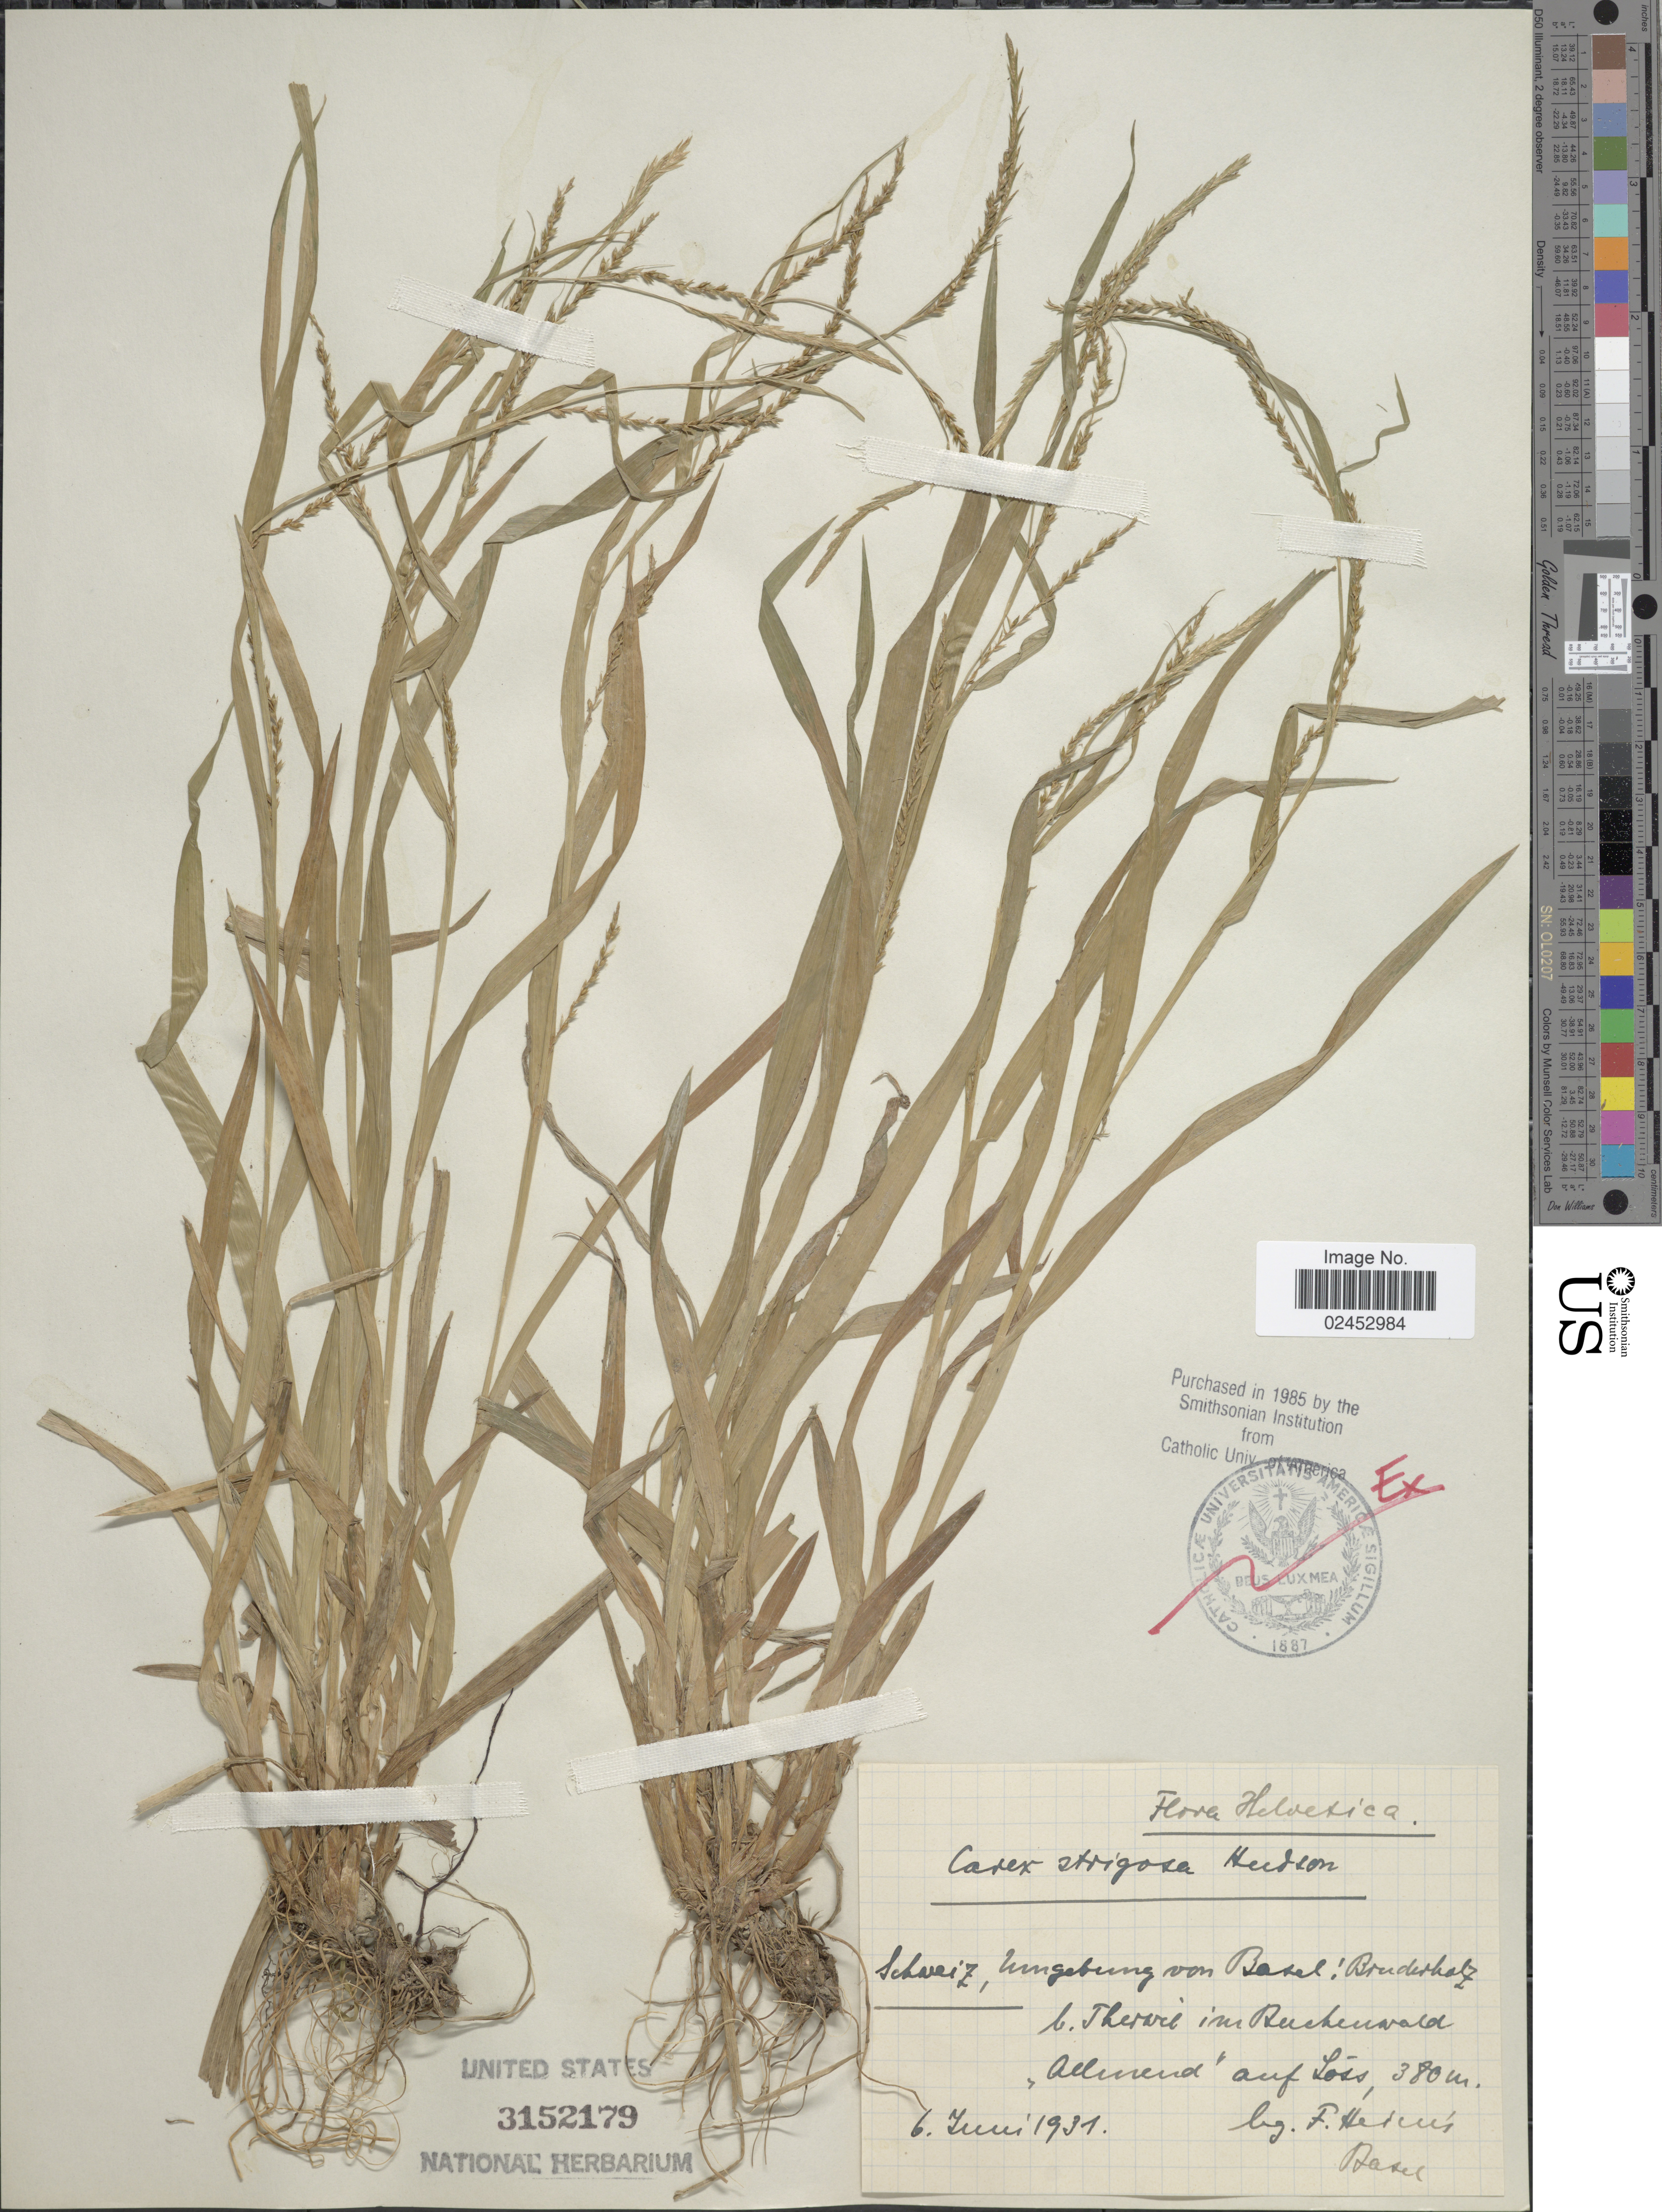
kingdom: Plantae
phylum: Tracheophyta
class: Liliopsida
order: Poales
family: Cyperaceae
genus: Carex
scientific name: Carex strigosa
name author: Huds.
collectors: F. Héderés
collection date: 1931-06-06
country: Switzerland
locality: Helvetica, Schweiz, Umgebung von Basel: Bruderholz b. Therwil ins Ruschenwald "Allemend" auf Loss.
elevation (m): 380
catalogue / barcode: US 3152179